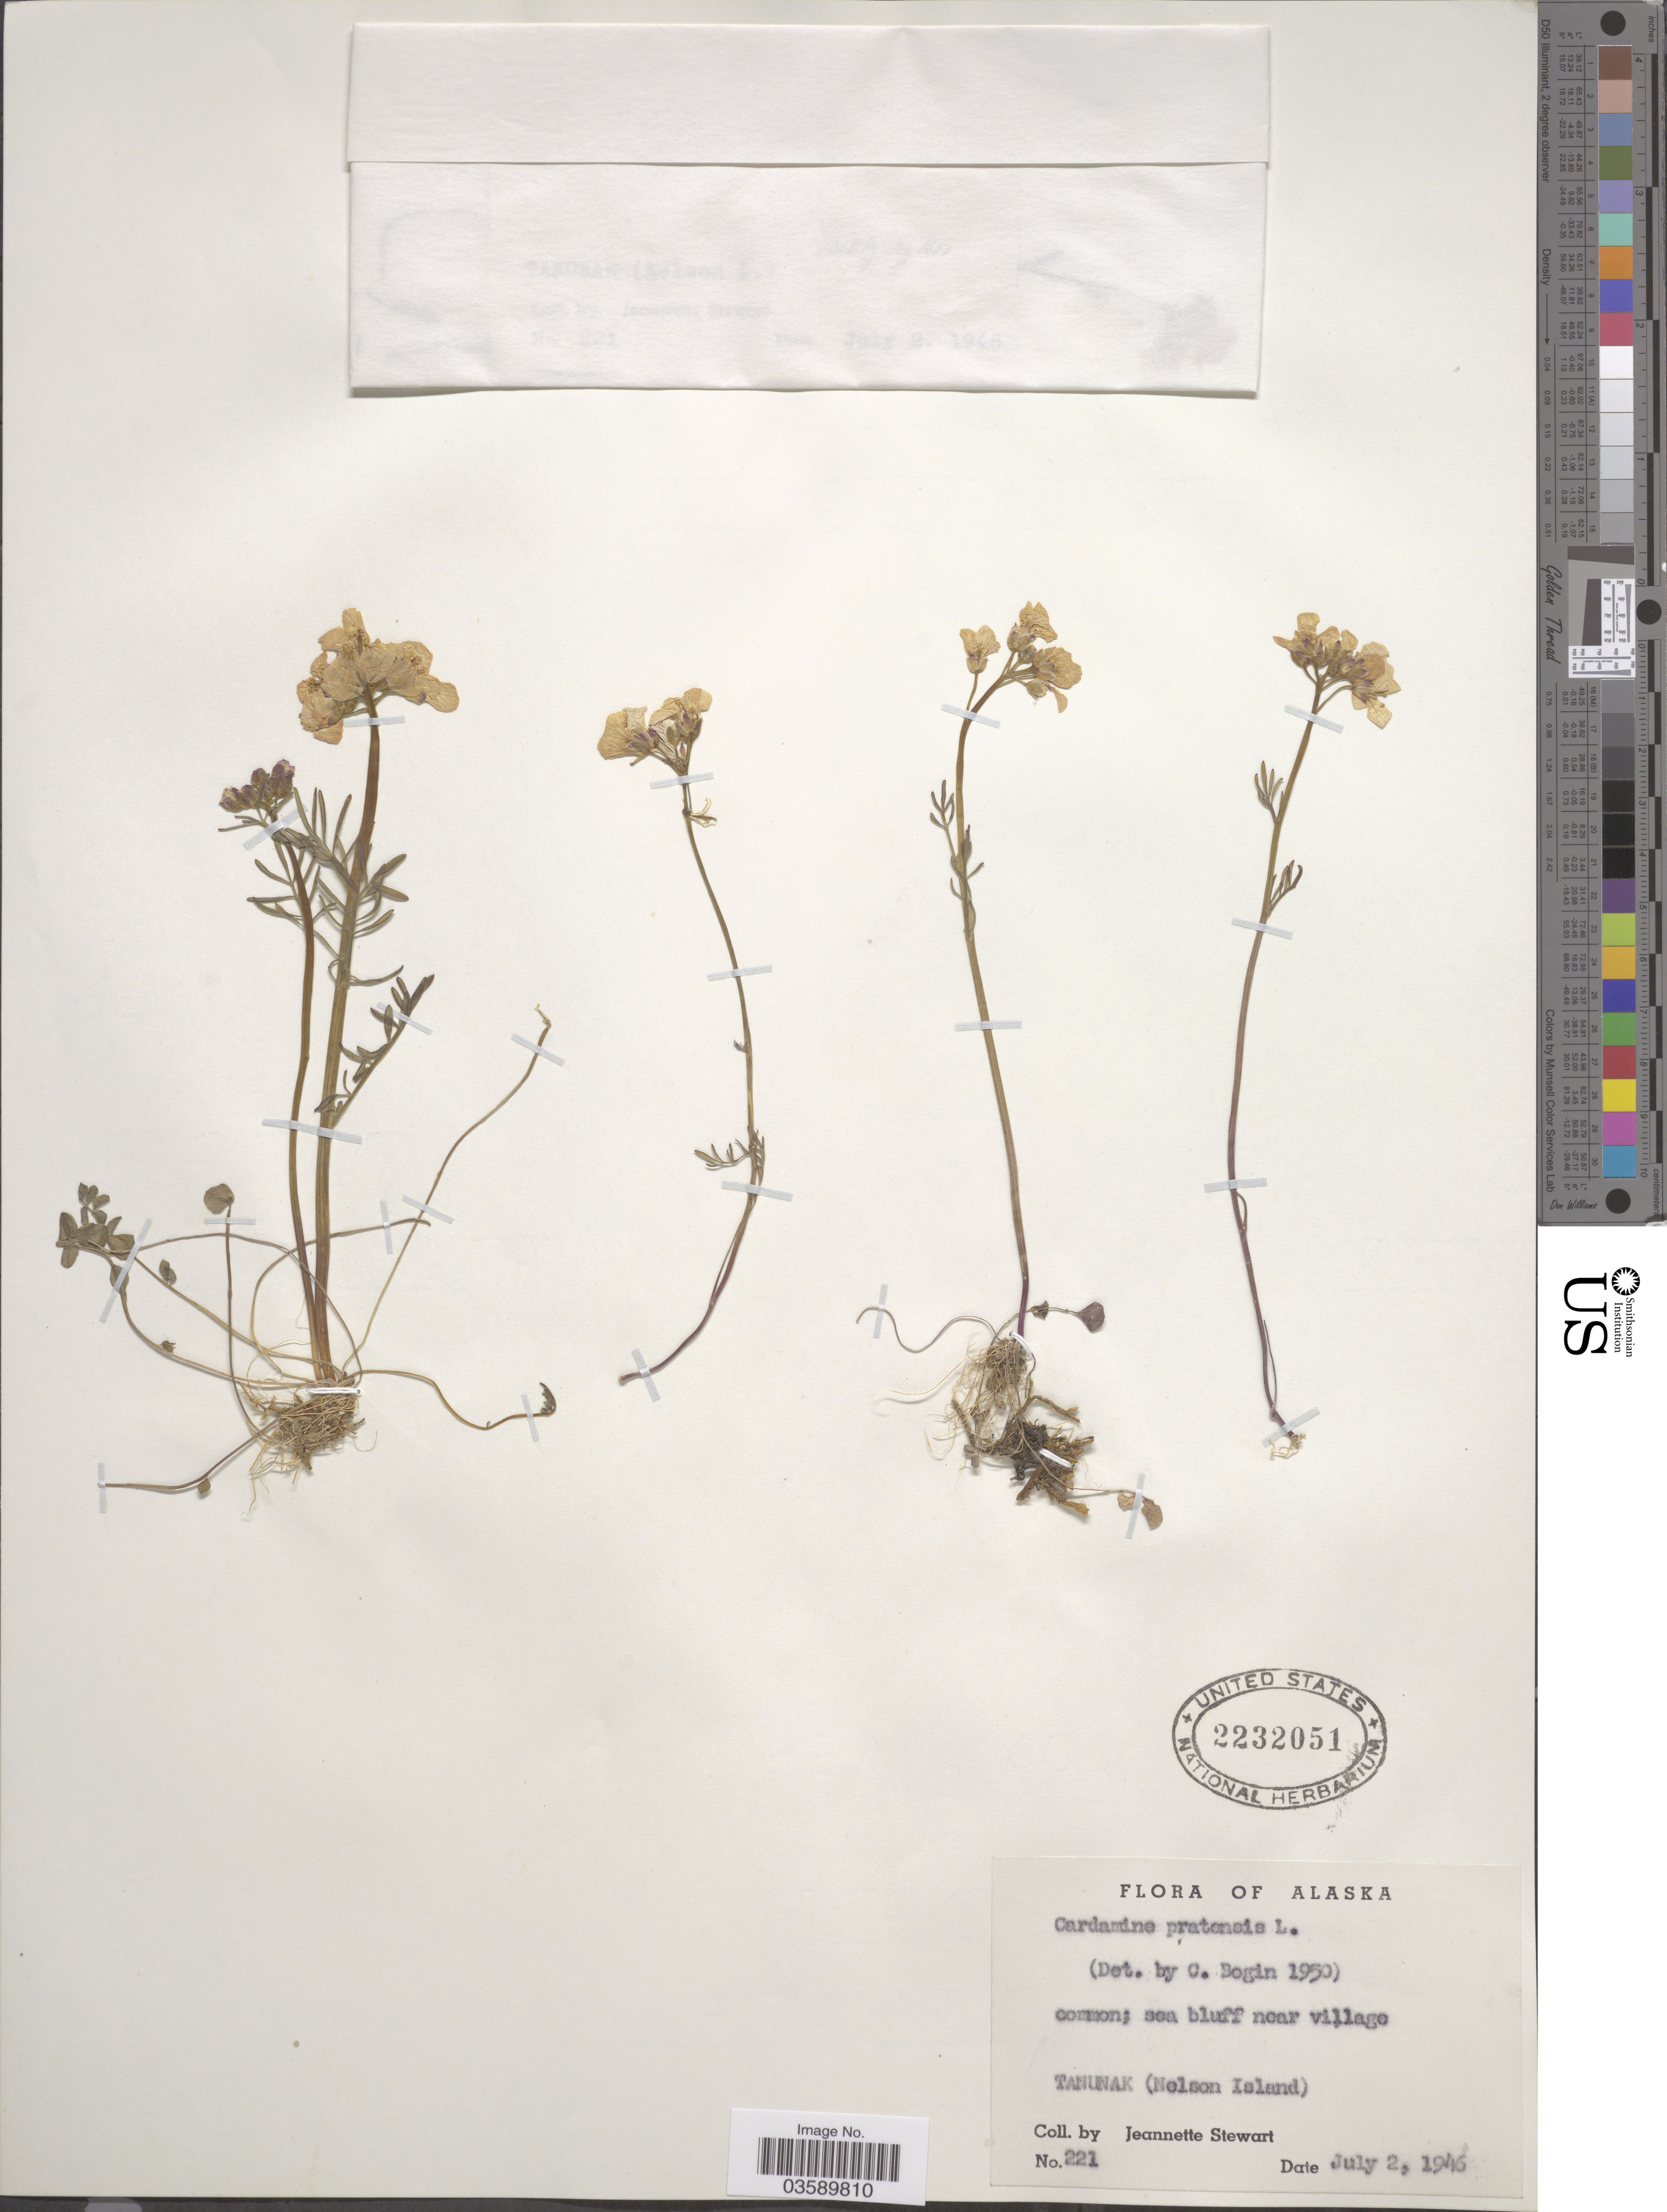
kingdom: Plantae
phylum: Tracheophyta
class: Magnoliopsida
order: Brassicales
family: Brassicaceae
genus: Cardamine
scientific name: Cardamine pratensis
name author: L.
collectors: J. Stewart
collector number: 221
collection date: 1946-07-02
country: United States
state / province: Alaska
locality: Tanunak (Nelson Island).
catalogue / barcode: US 2232051